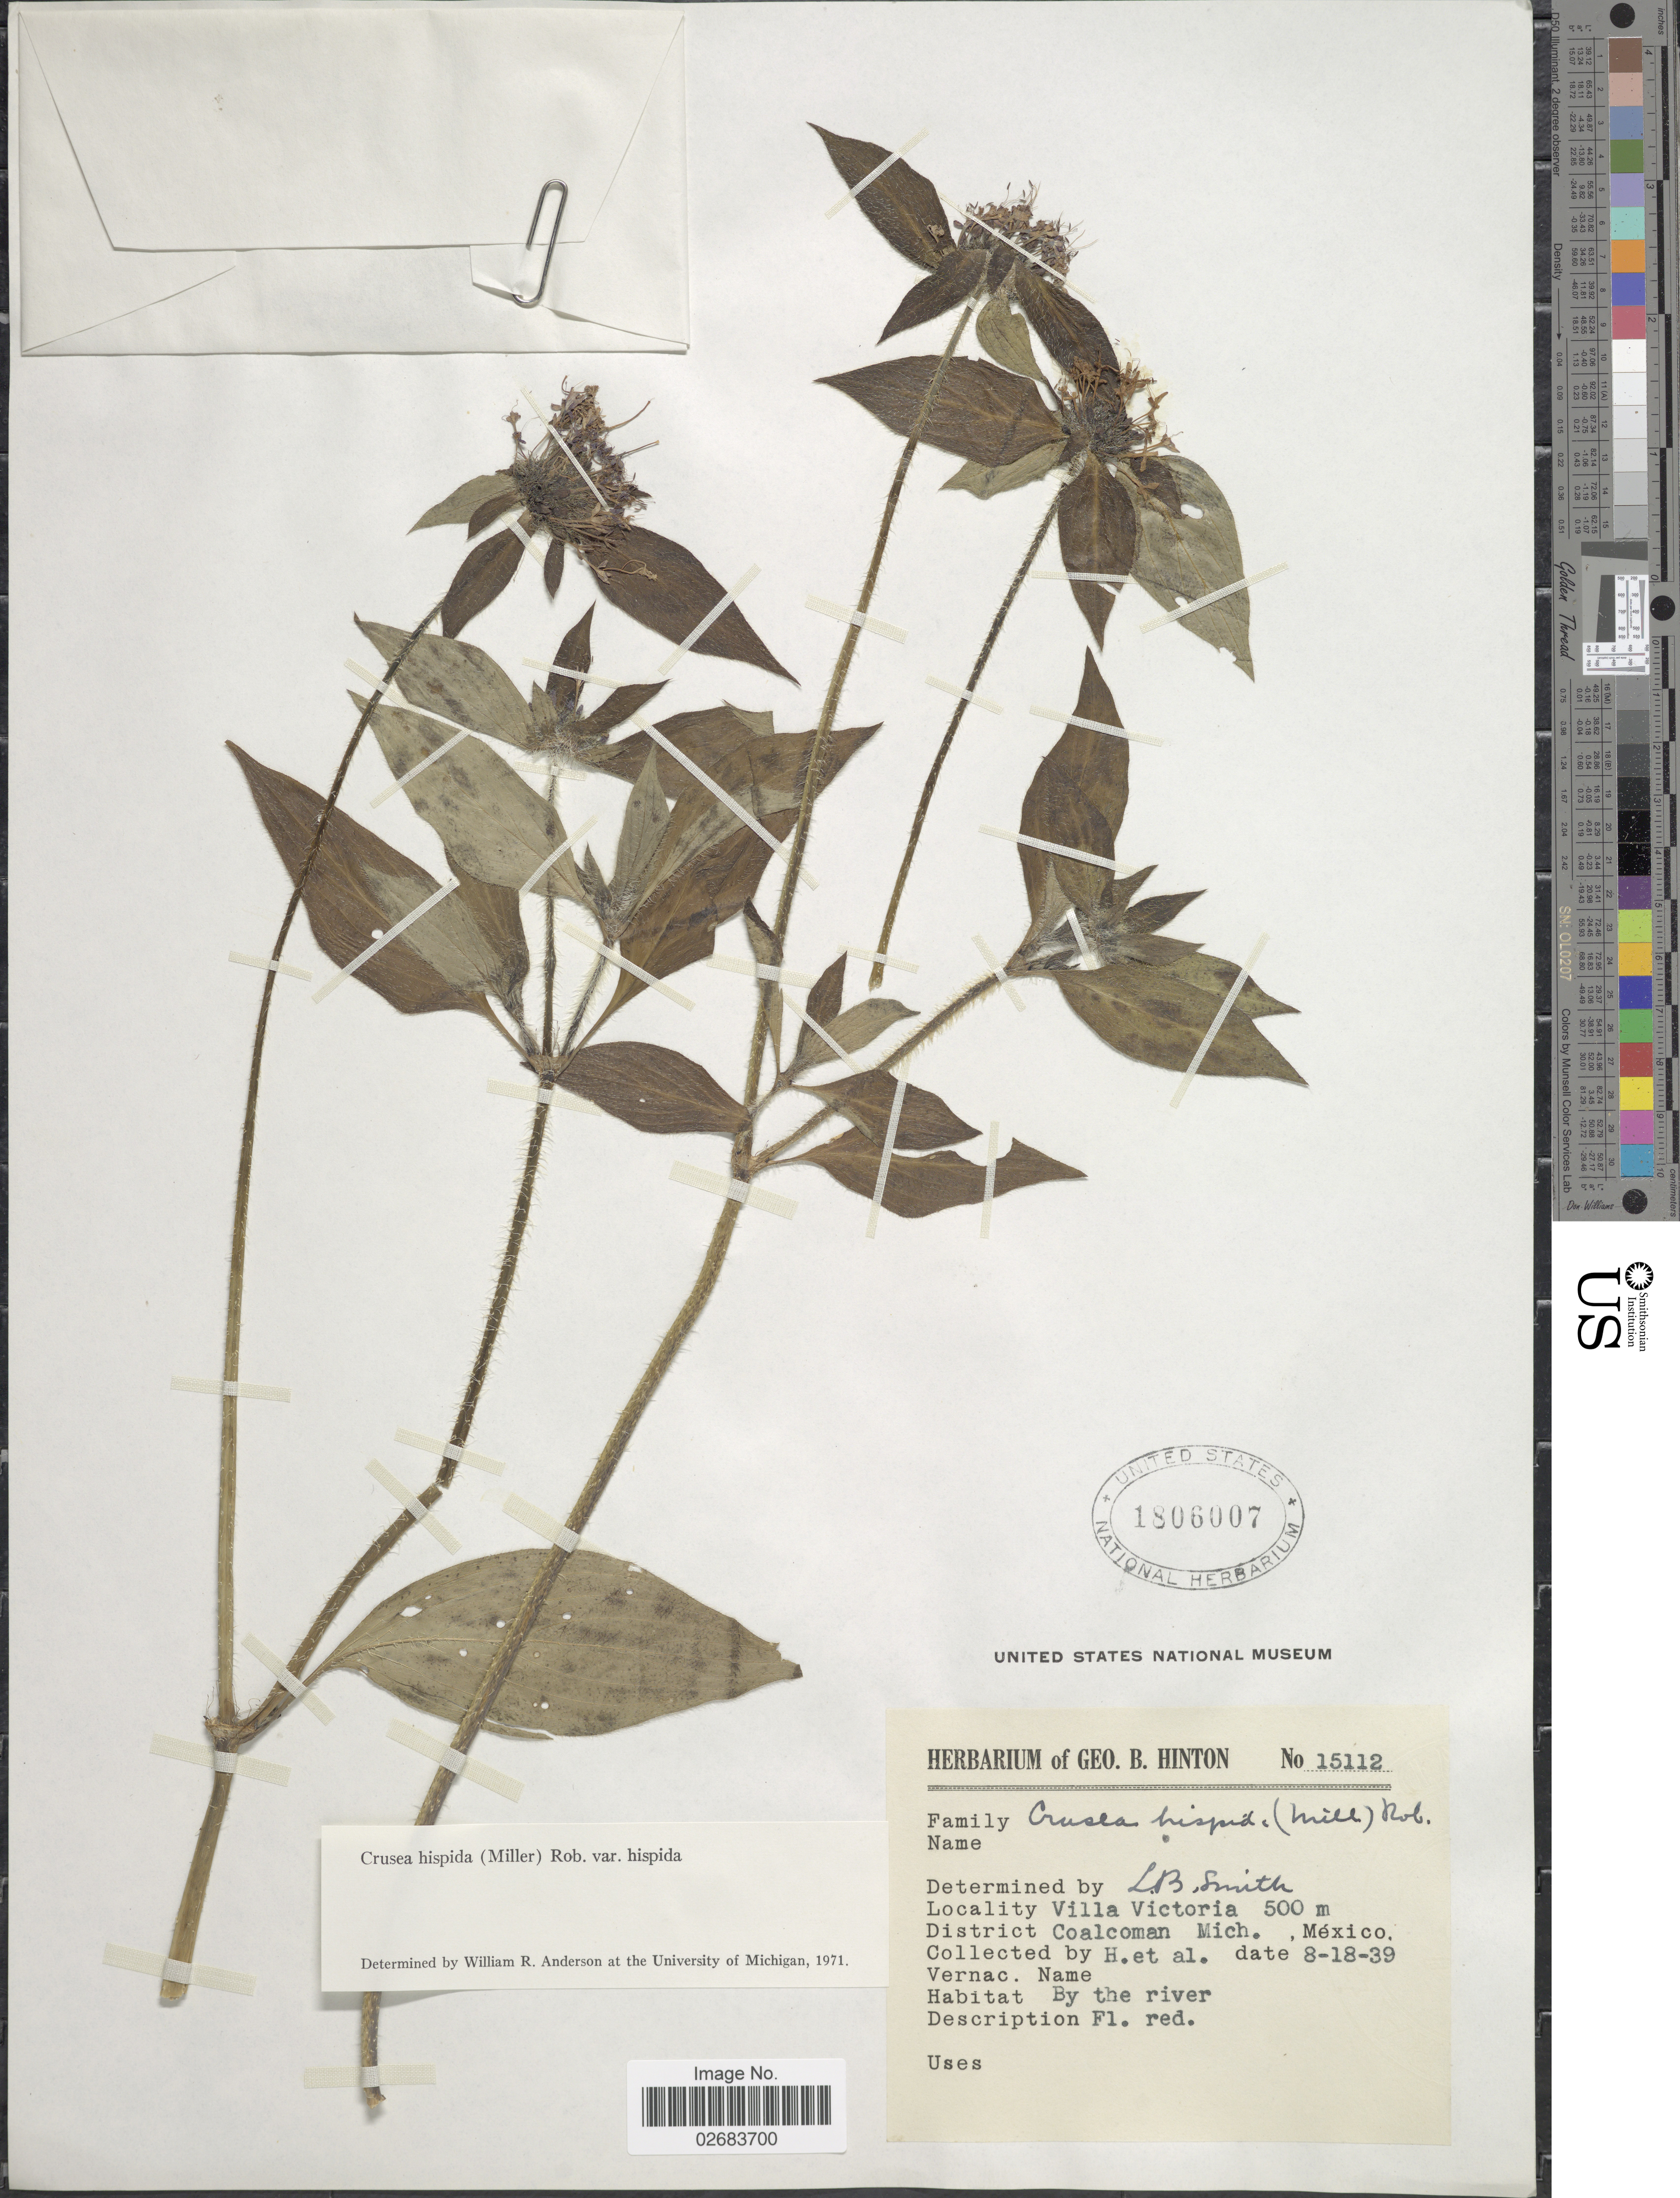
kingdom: Plantae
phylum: Tracheophyta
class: Magnoliopsida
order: Gentianales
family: Rubiaceae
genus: Crusea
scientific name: Crusea hispida var. hispida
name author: (Mill.) B.L. Rob.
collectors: G. B. Hinton & et al.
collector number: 15112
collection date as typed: Transcribed d/m/y: 18/8/39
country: Mexico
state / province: Michoacán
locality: Villa Victoria. District Coalcoman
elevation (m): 500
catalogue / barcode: US 1806007